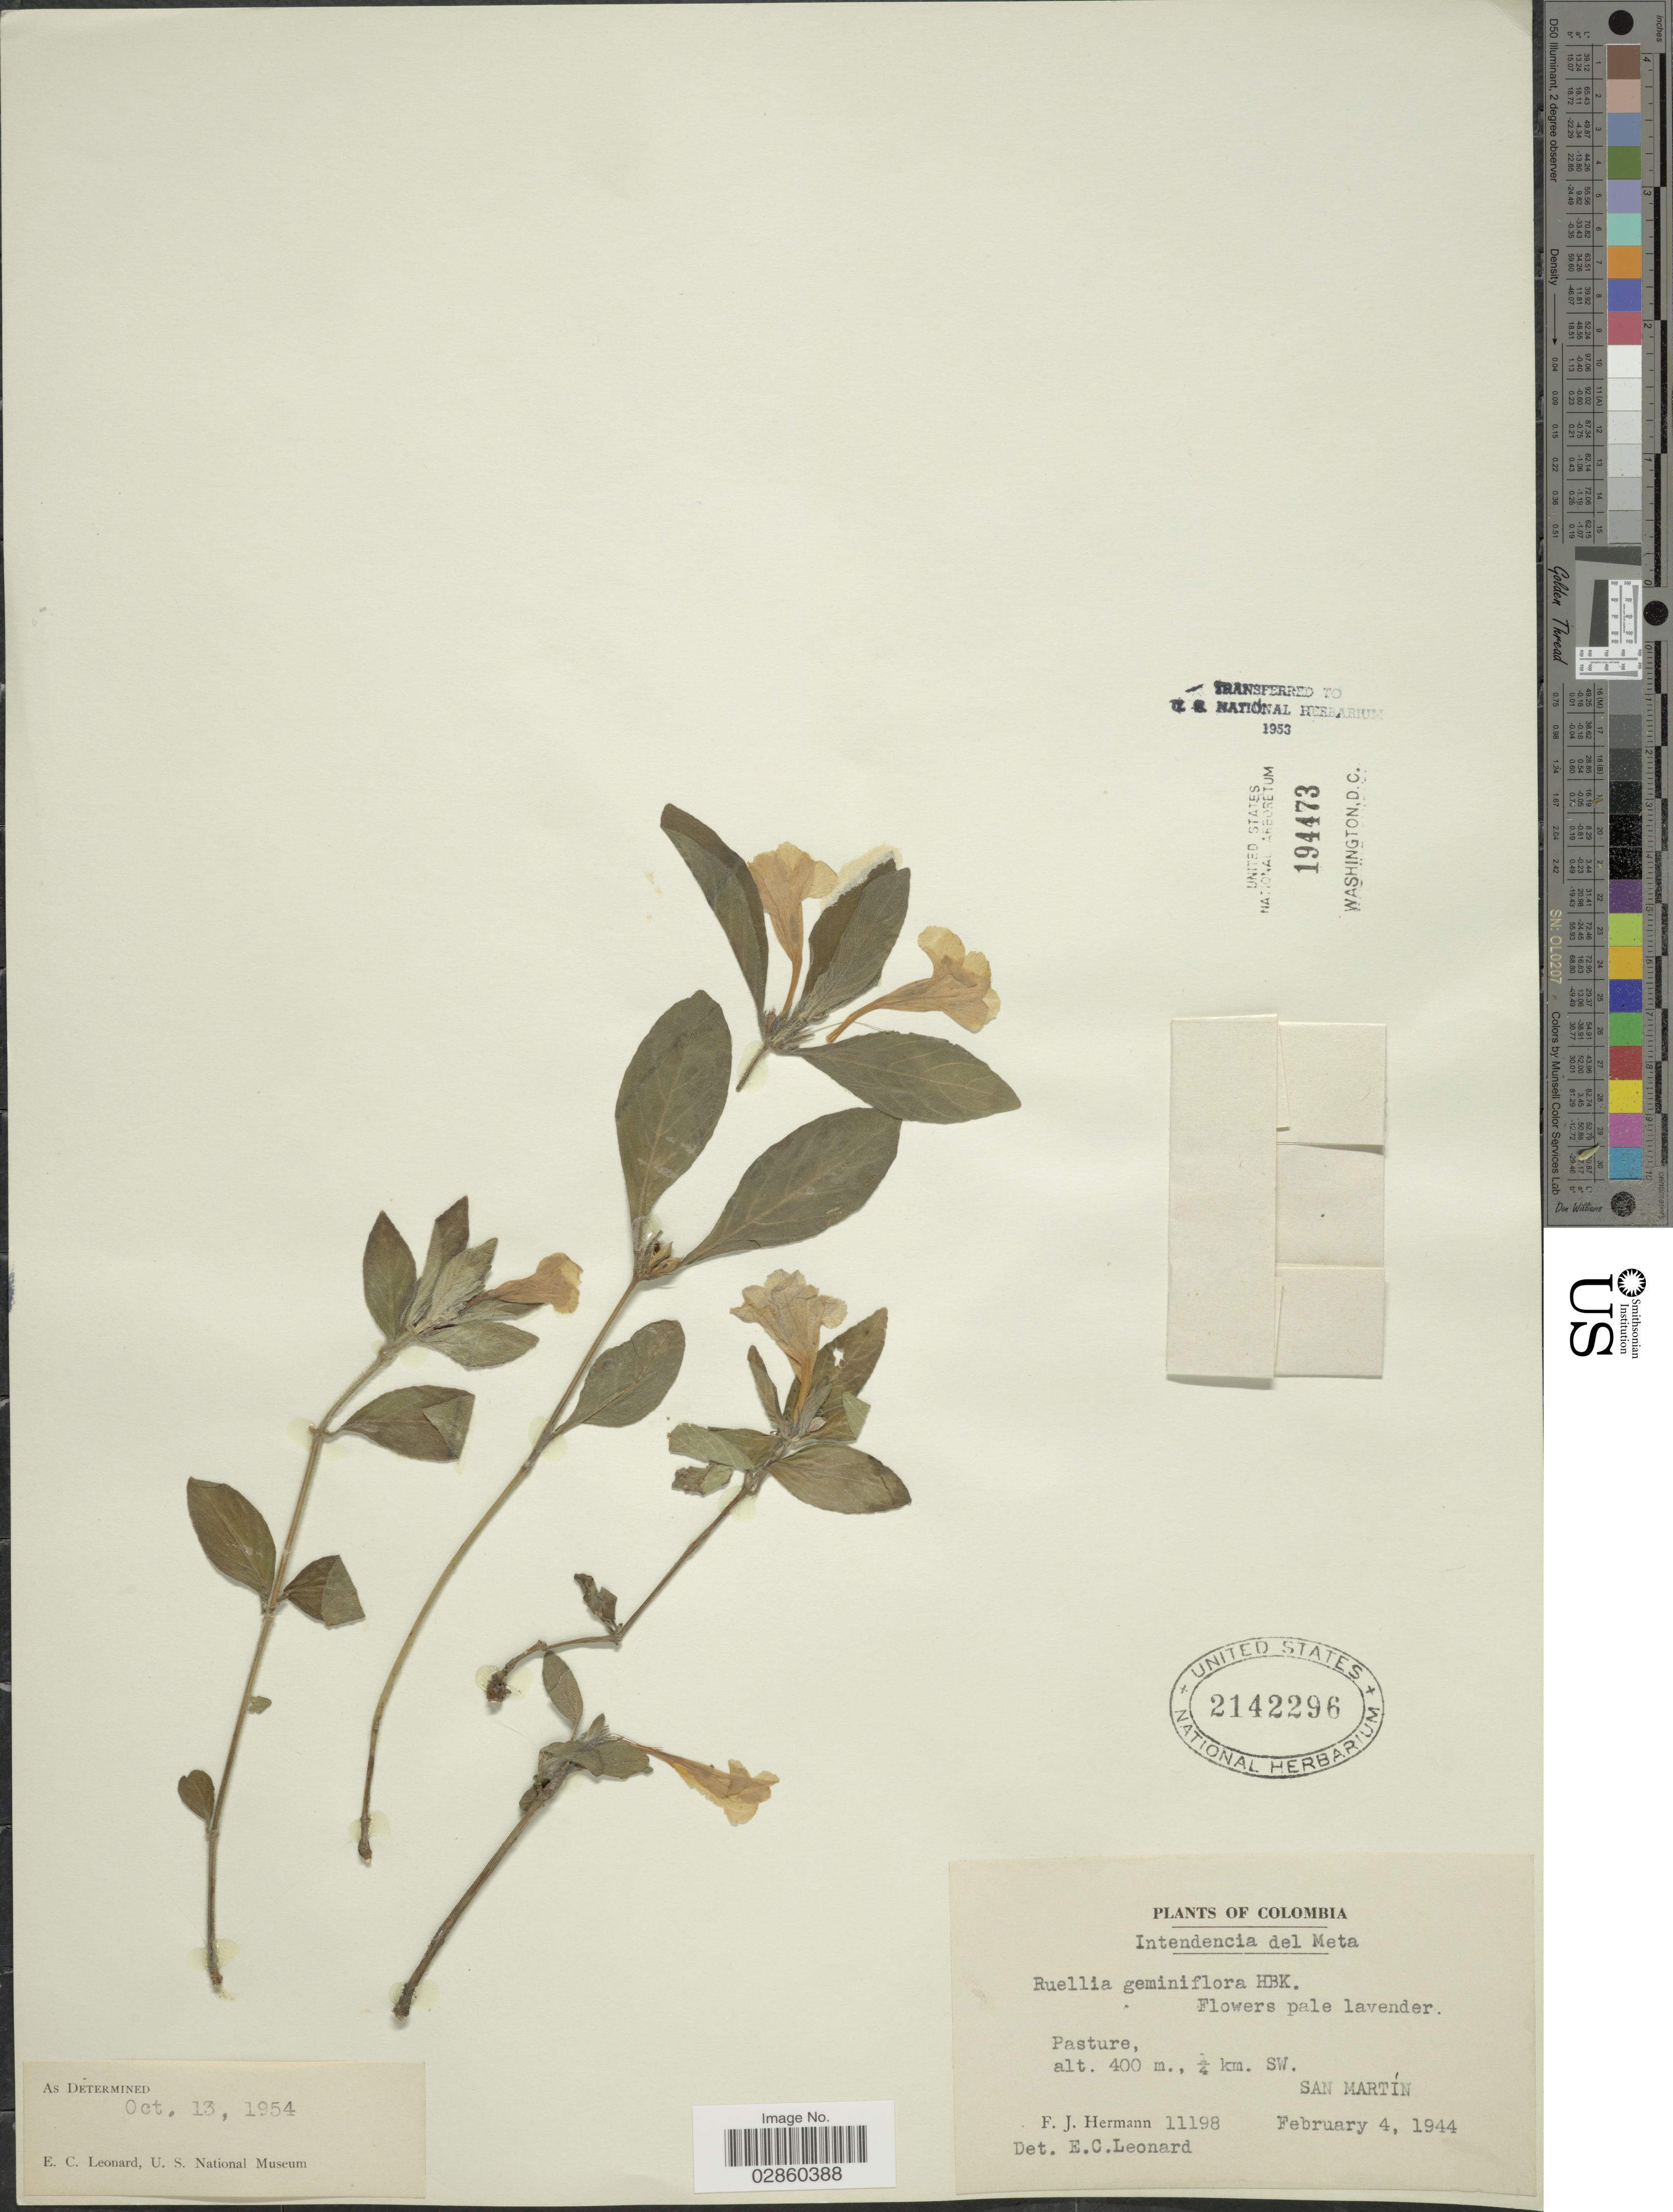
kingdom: Plantae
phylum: Tracheophyta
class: Magnoliopsida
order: Lamiales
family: Acanthaceae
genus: Ruellia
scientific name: Ruellia geminiflora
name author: Kunth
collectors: F. J. Hermann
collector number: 11198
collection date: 1944-02-04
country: Colombia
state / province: Meta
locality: Intendencia del Meta. ¼ km. SW. San Martín.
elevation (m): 400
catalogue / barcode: US 2142296